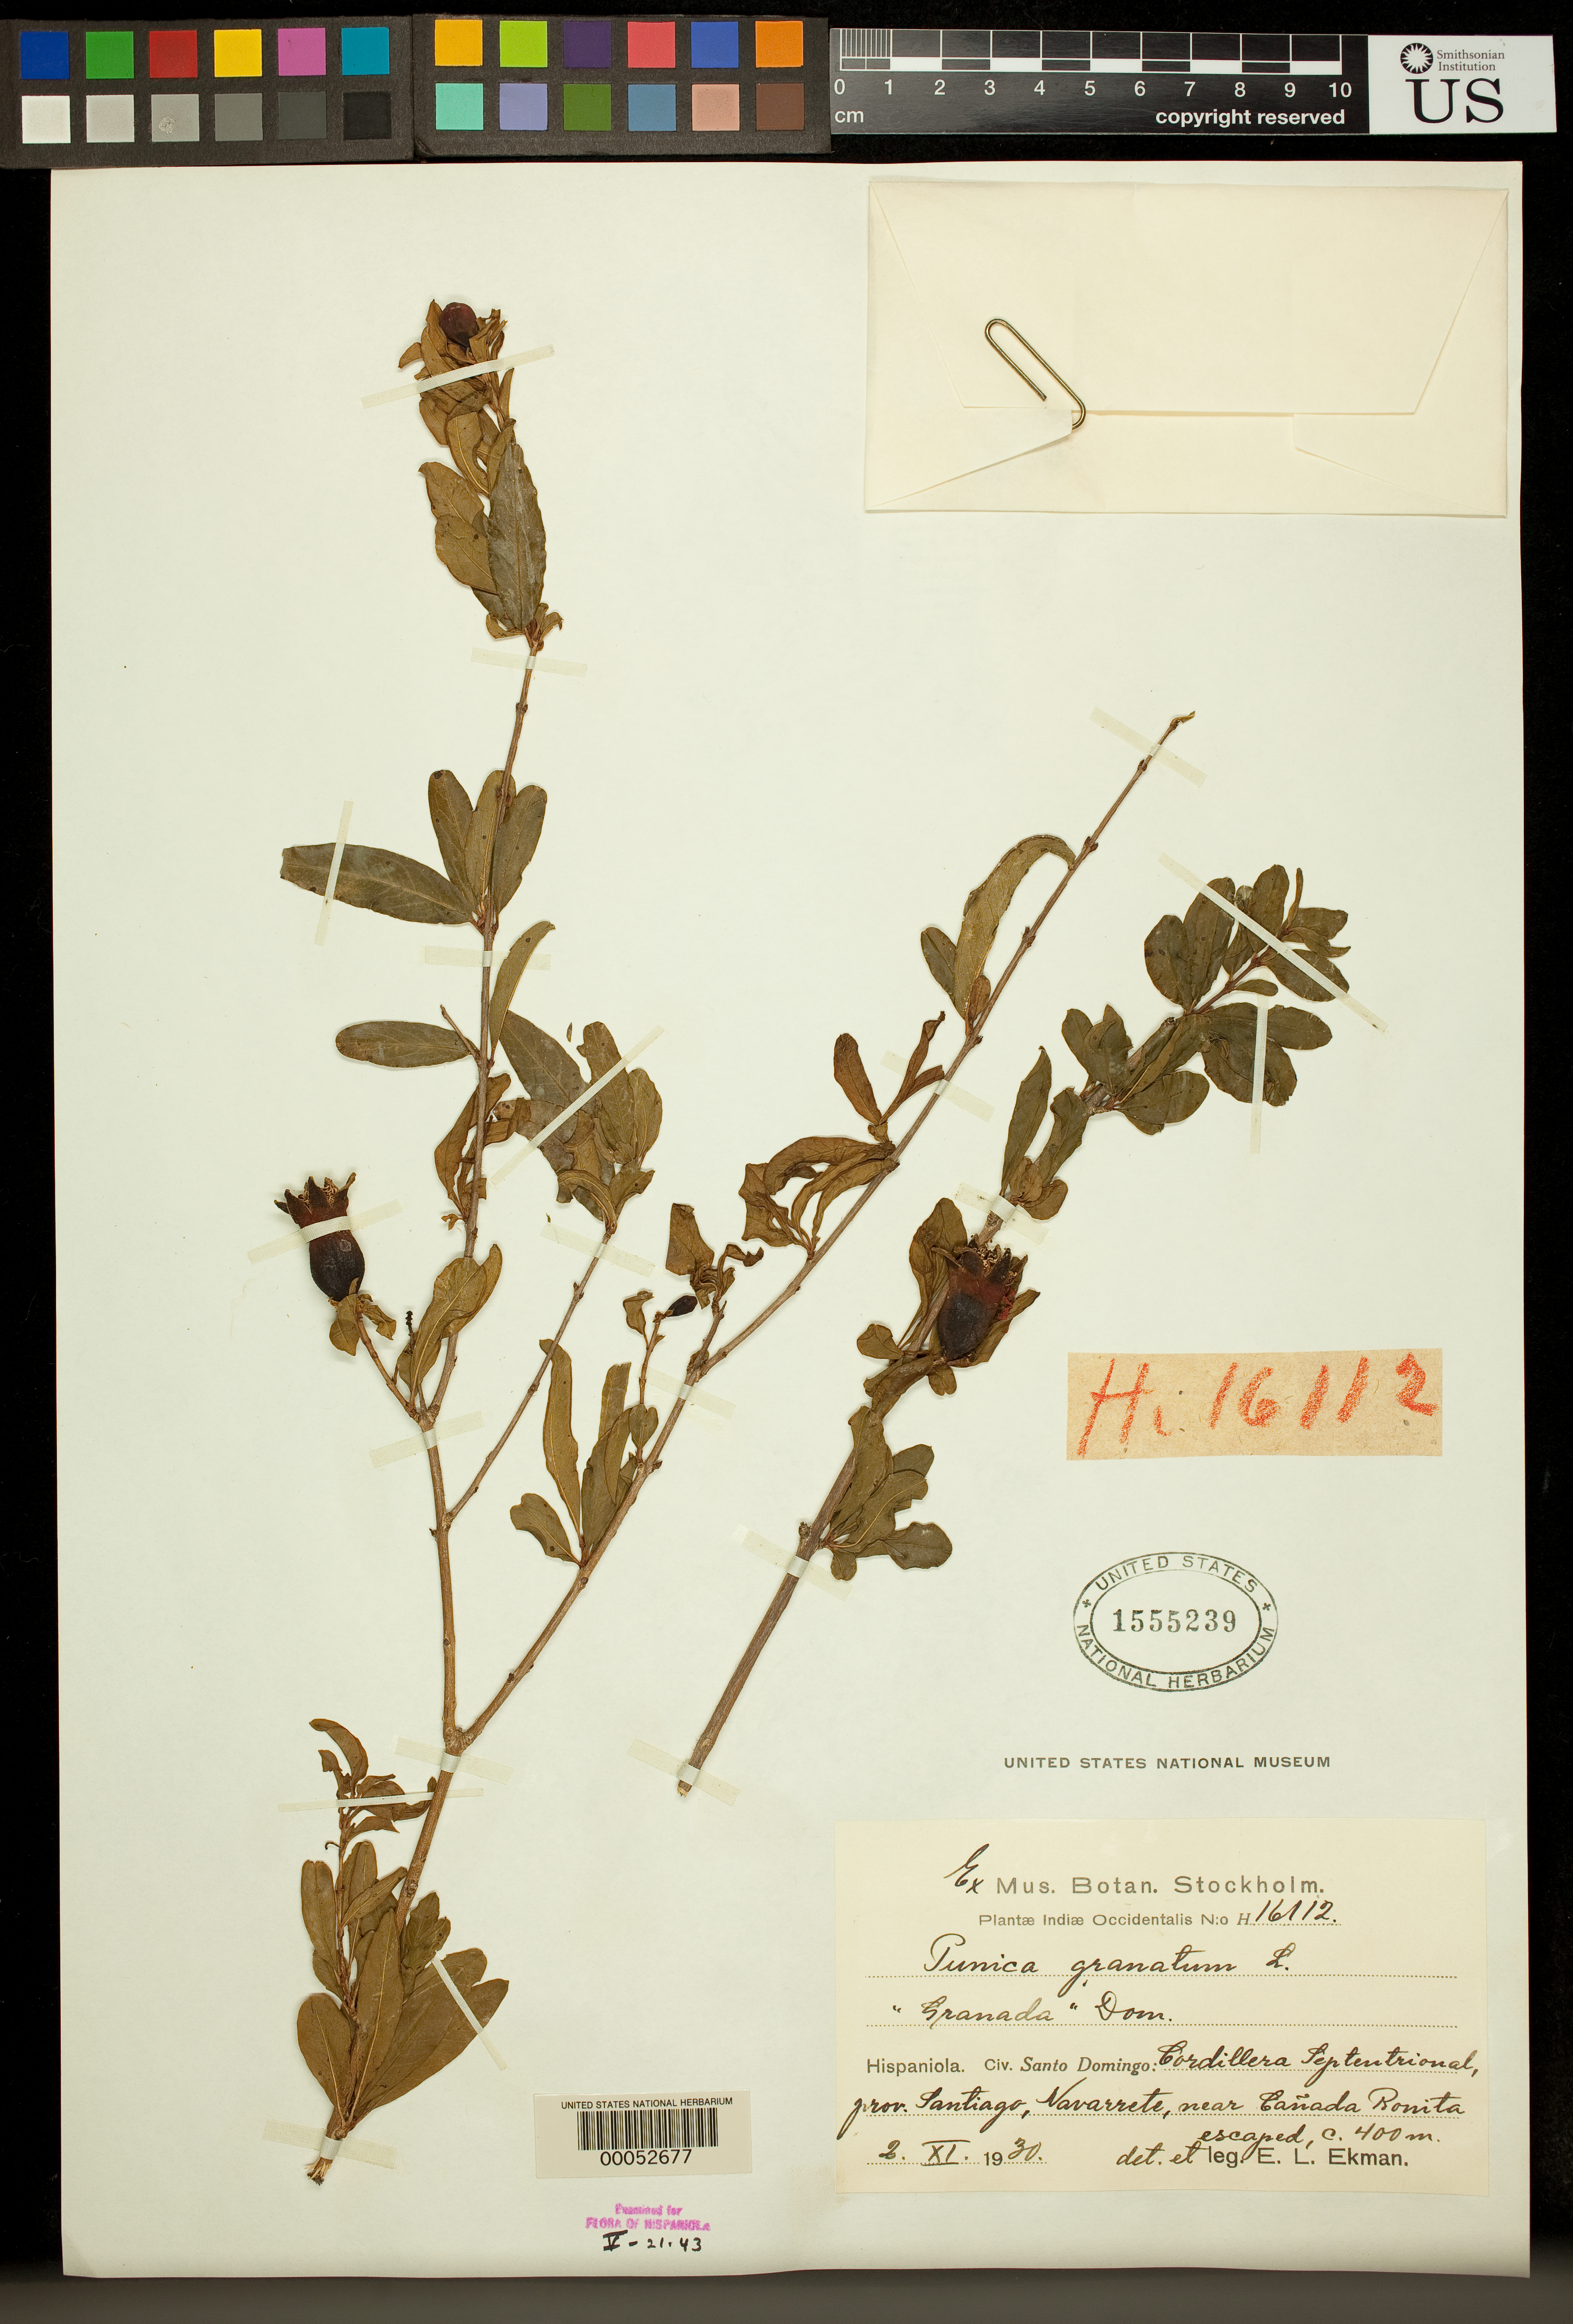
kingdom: Plantae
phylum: Tracheophyta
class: Magnoliopsida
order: Myrtales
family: Lythraceae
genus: Punica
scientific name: Punica granatum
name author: L.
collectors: E. L. Ekman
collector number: H16112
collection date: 1930-11-02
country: Dominican Republic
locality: Indiæ occidentalis. Hispaniola. Civ. Santo Domingo: Cordillera Septentrional, prov. Santiago, Navarrete, near Cañada Bonita escaped.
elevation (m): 400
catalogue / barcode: US 1555239